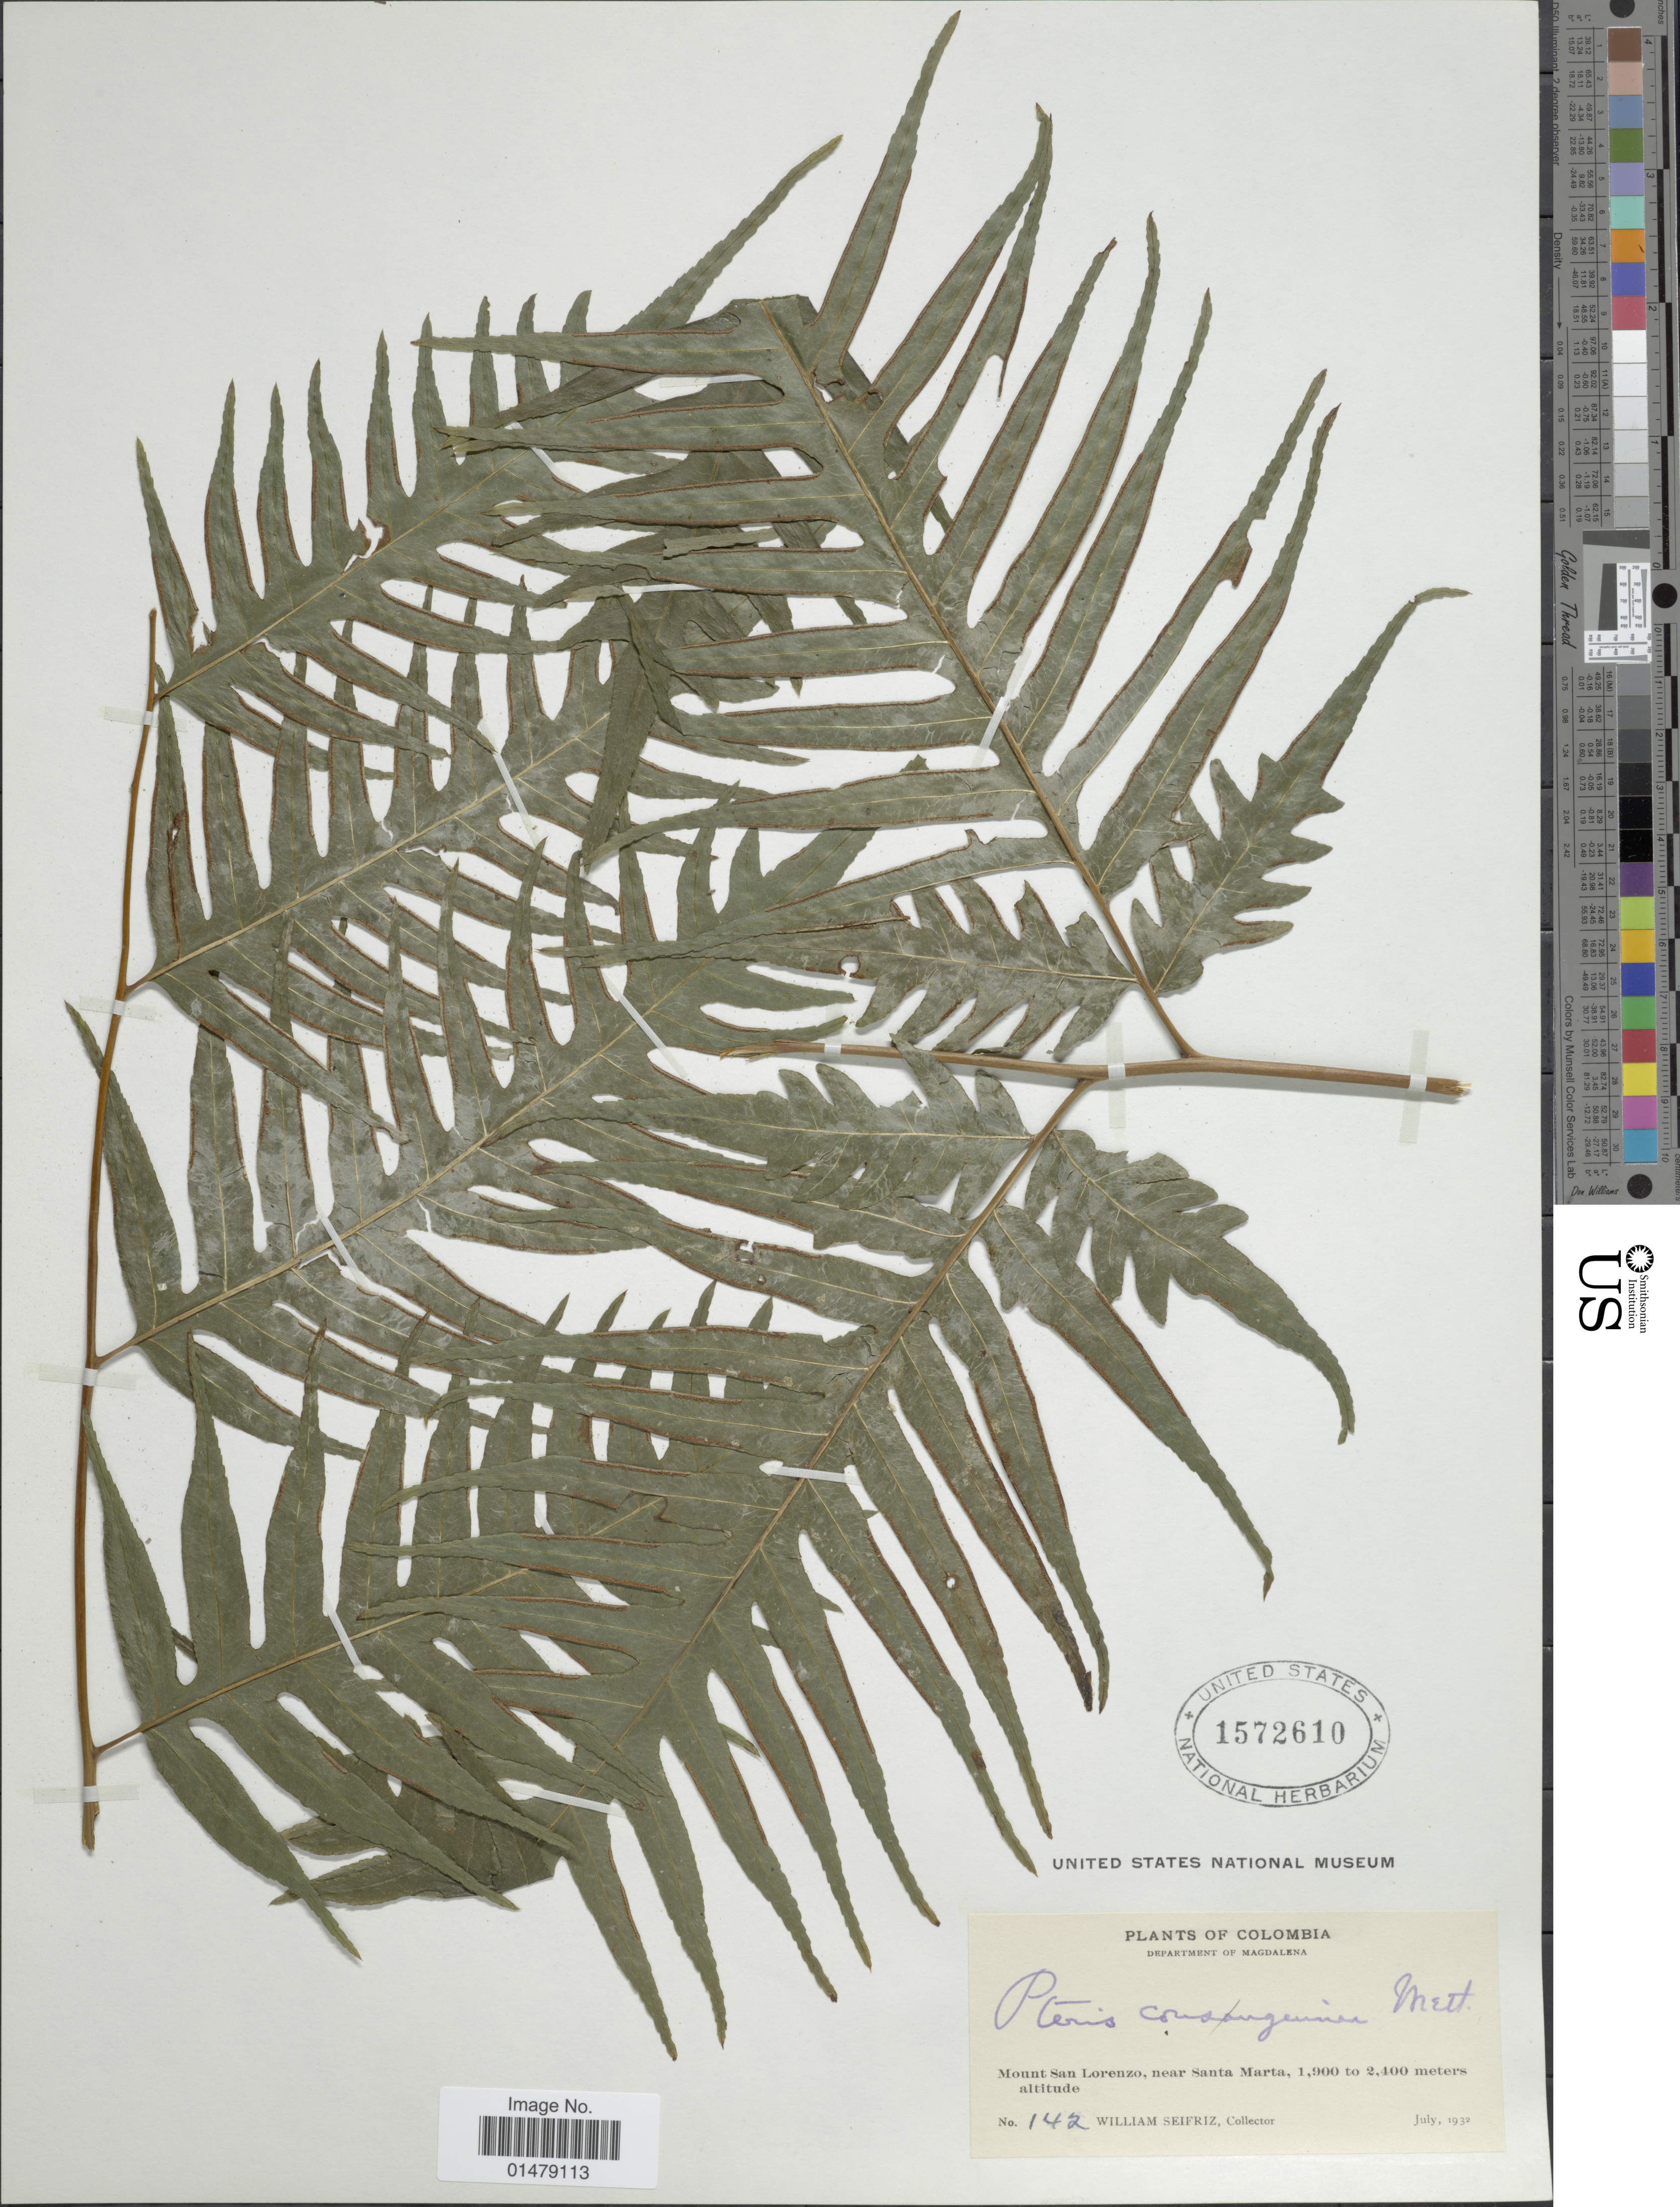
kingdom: Plantae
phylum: Tracheophyta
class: Polypodiopsida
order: Polypodiales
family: Pteridaceae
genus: Pteris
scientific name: Pteris altissima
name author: Poir.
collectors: W. Seifriz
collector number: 142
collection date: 1932-07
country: Colombia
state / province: Magdalena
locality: Department of Magdalena. Mount San Lorenzo, near Santa Marta.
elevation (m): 1900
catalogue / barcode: US 1572610